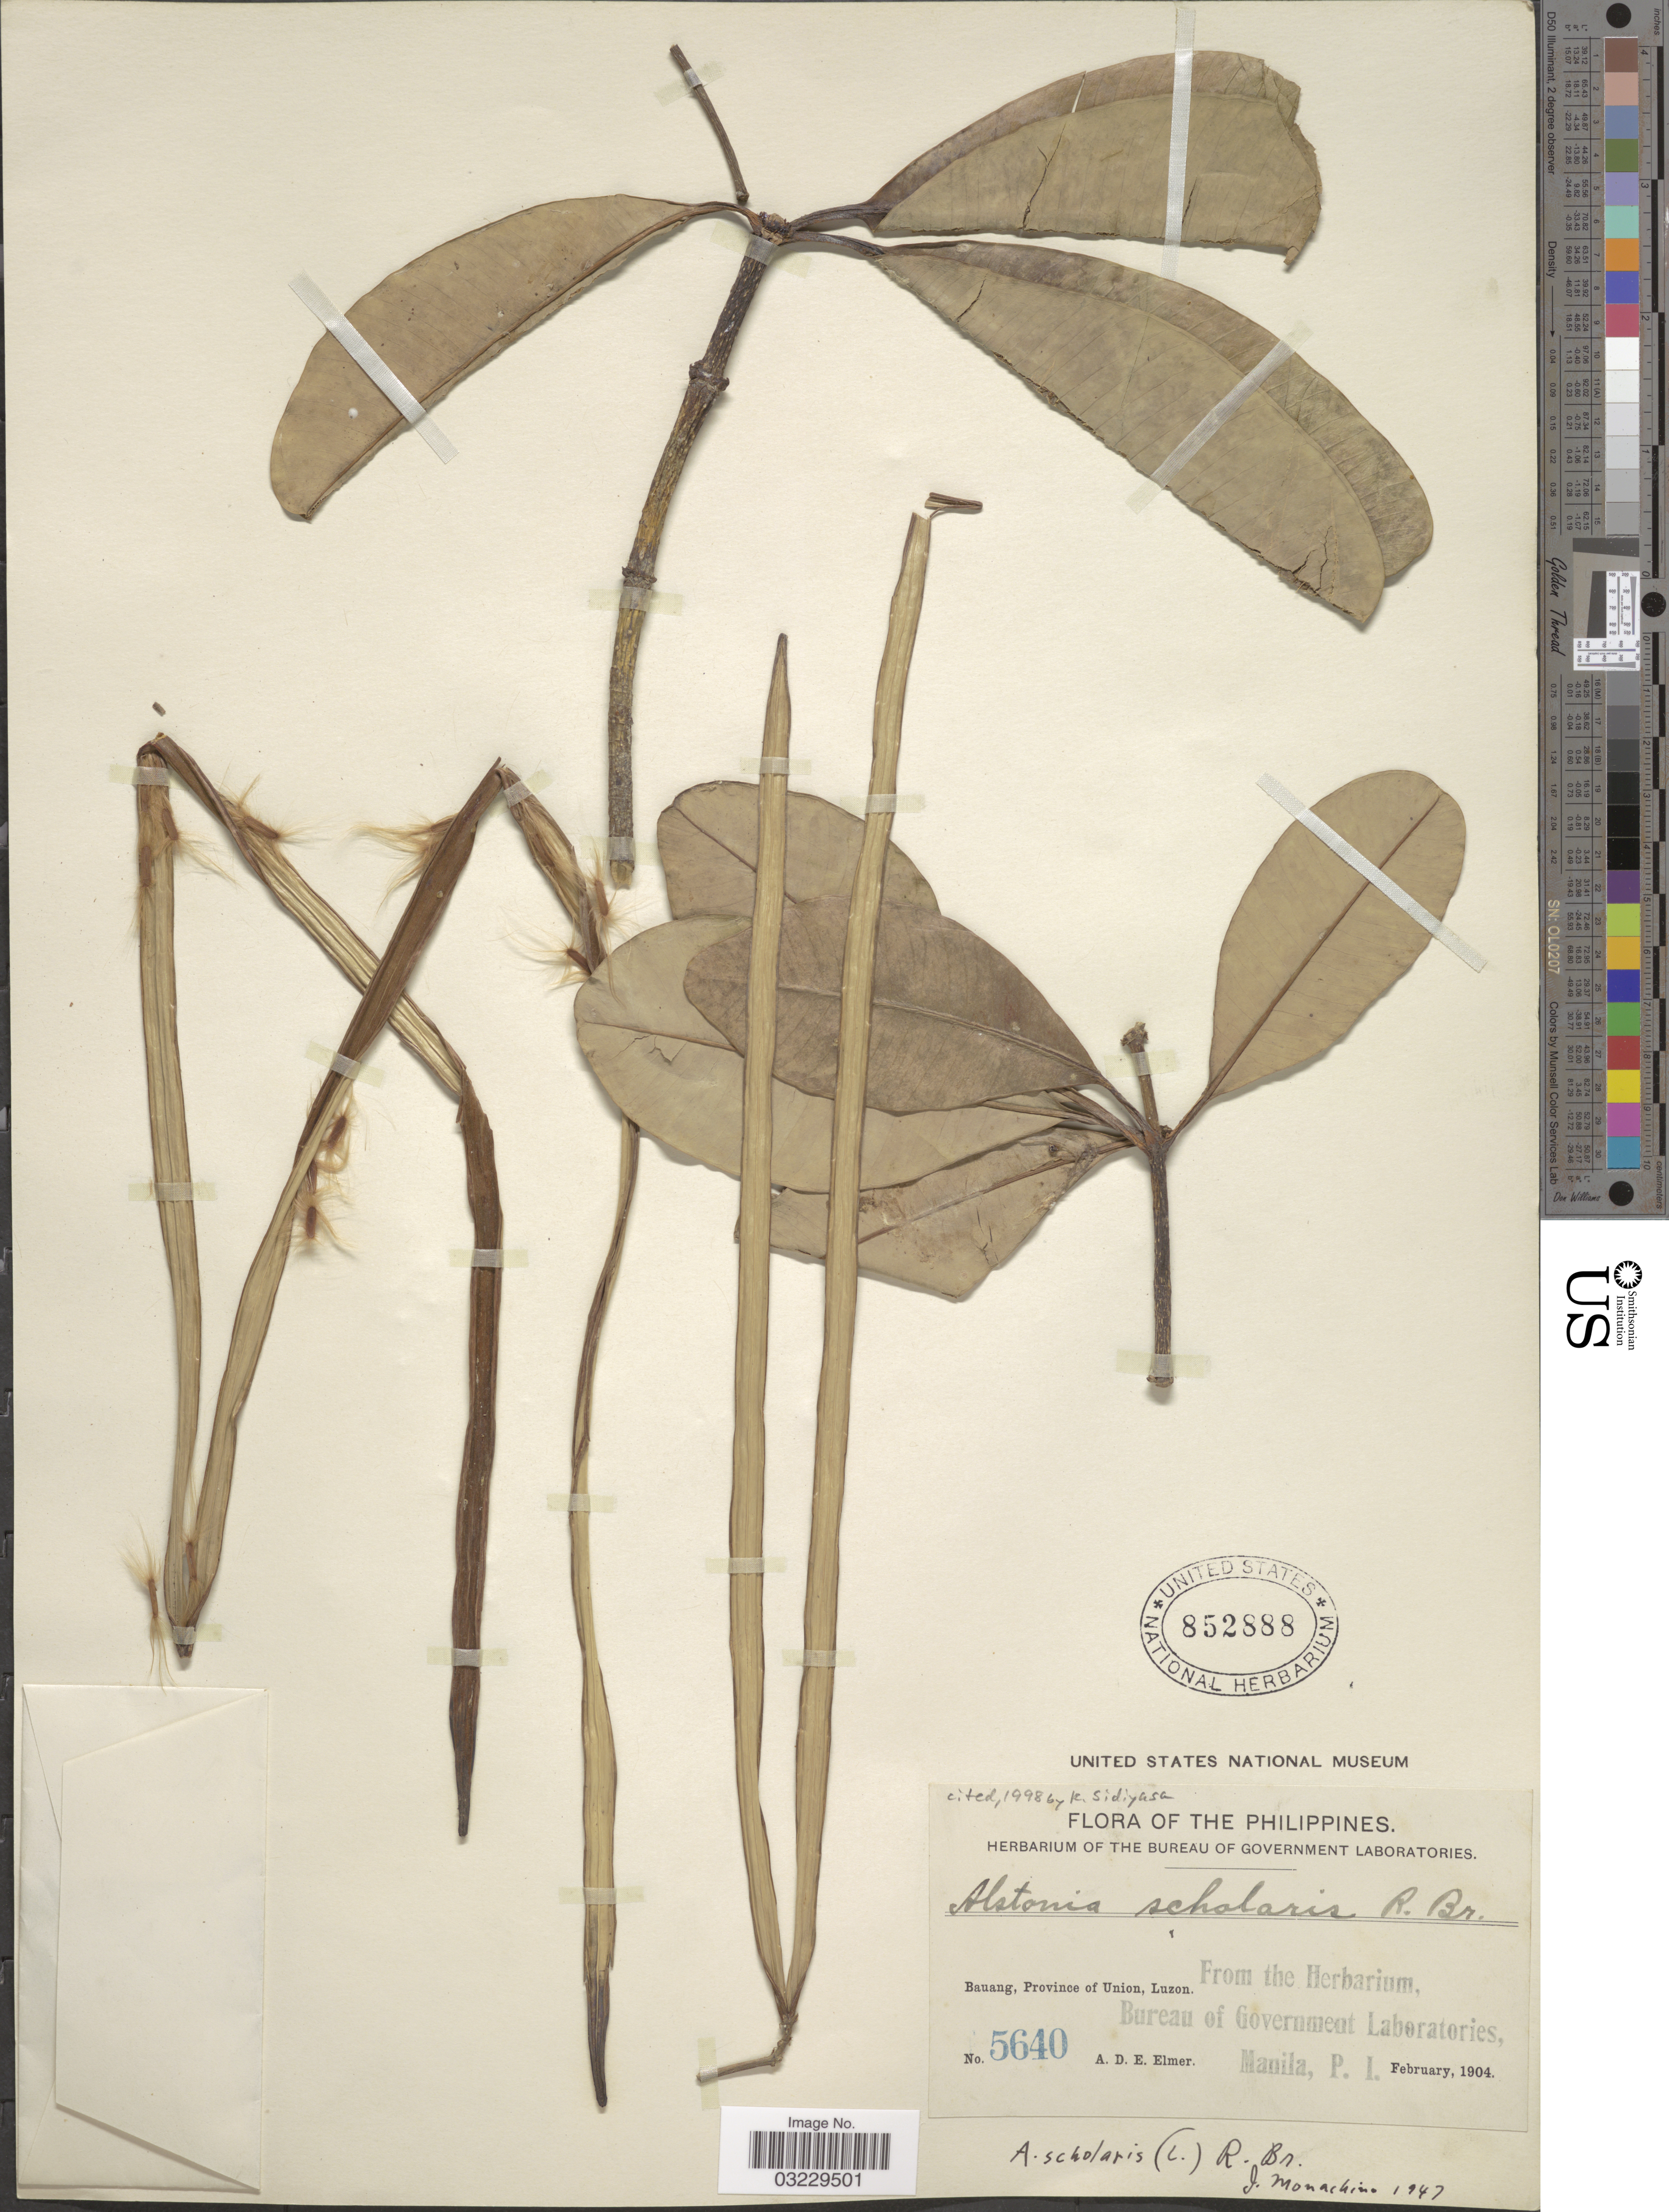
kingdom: Plantae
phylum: Tracheophyta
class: Magnoliopsida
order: Gentianales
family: Apocynaceae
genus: Alstonia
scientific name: Alstonia scholaris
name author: (L.) R. Br.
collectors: A. D. E. Elmer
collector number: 5640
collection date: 1904-02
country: Philippines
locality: Bauang, Province of Union, Luzon.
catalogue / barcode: US 852888